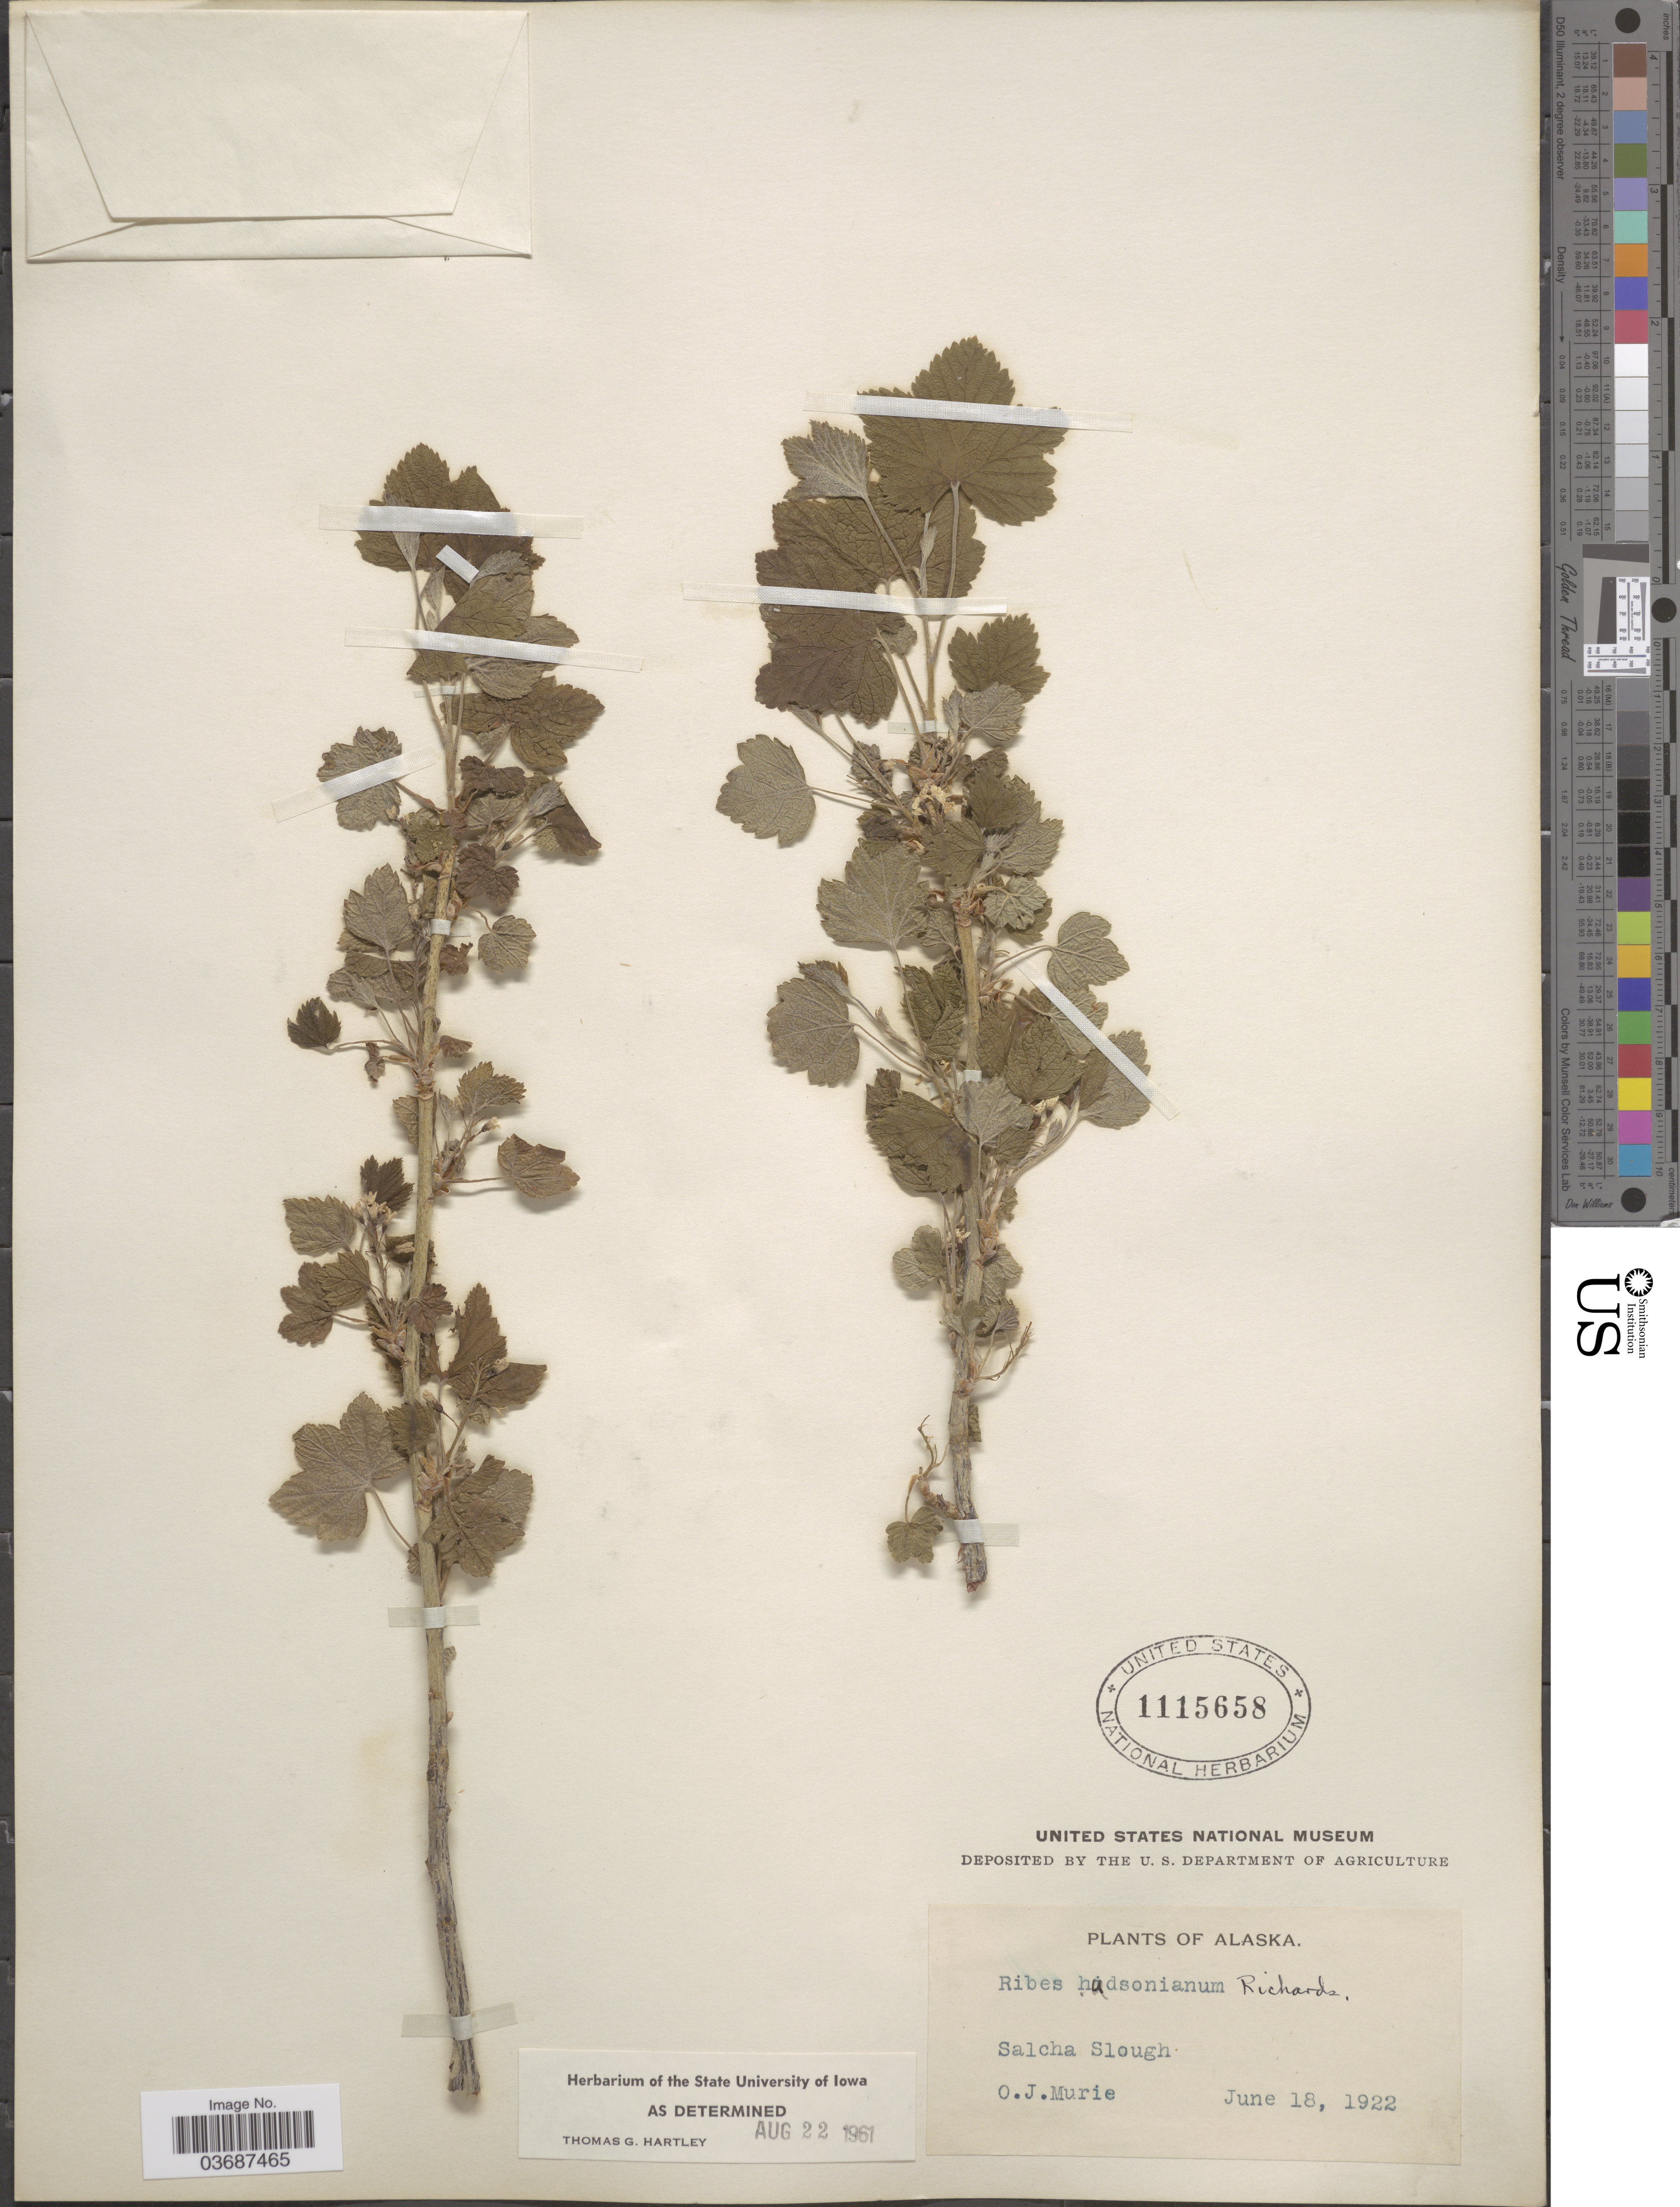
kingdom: Plantae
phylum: Tracheophyta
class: Magnoliopsida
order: Saxifragales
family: Grossulariaceae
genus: Ribes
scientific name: Ribes hudsonianum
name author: Richardson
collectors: O. Murie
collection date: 1922-06-18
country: United States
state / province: Alaska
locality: Salcha Slough.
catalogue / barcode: US 1115658